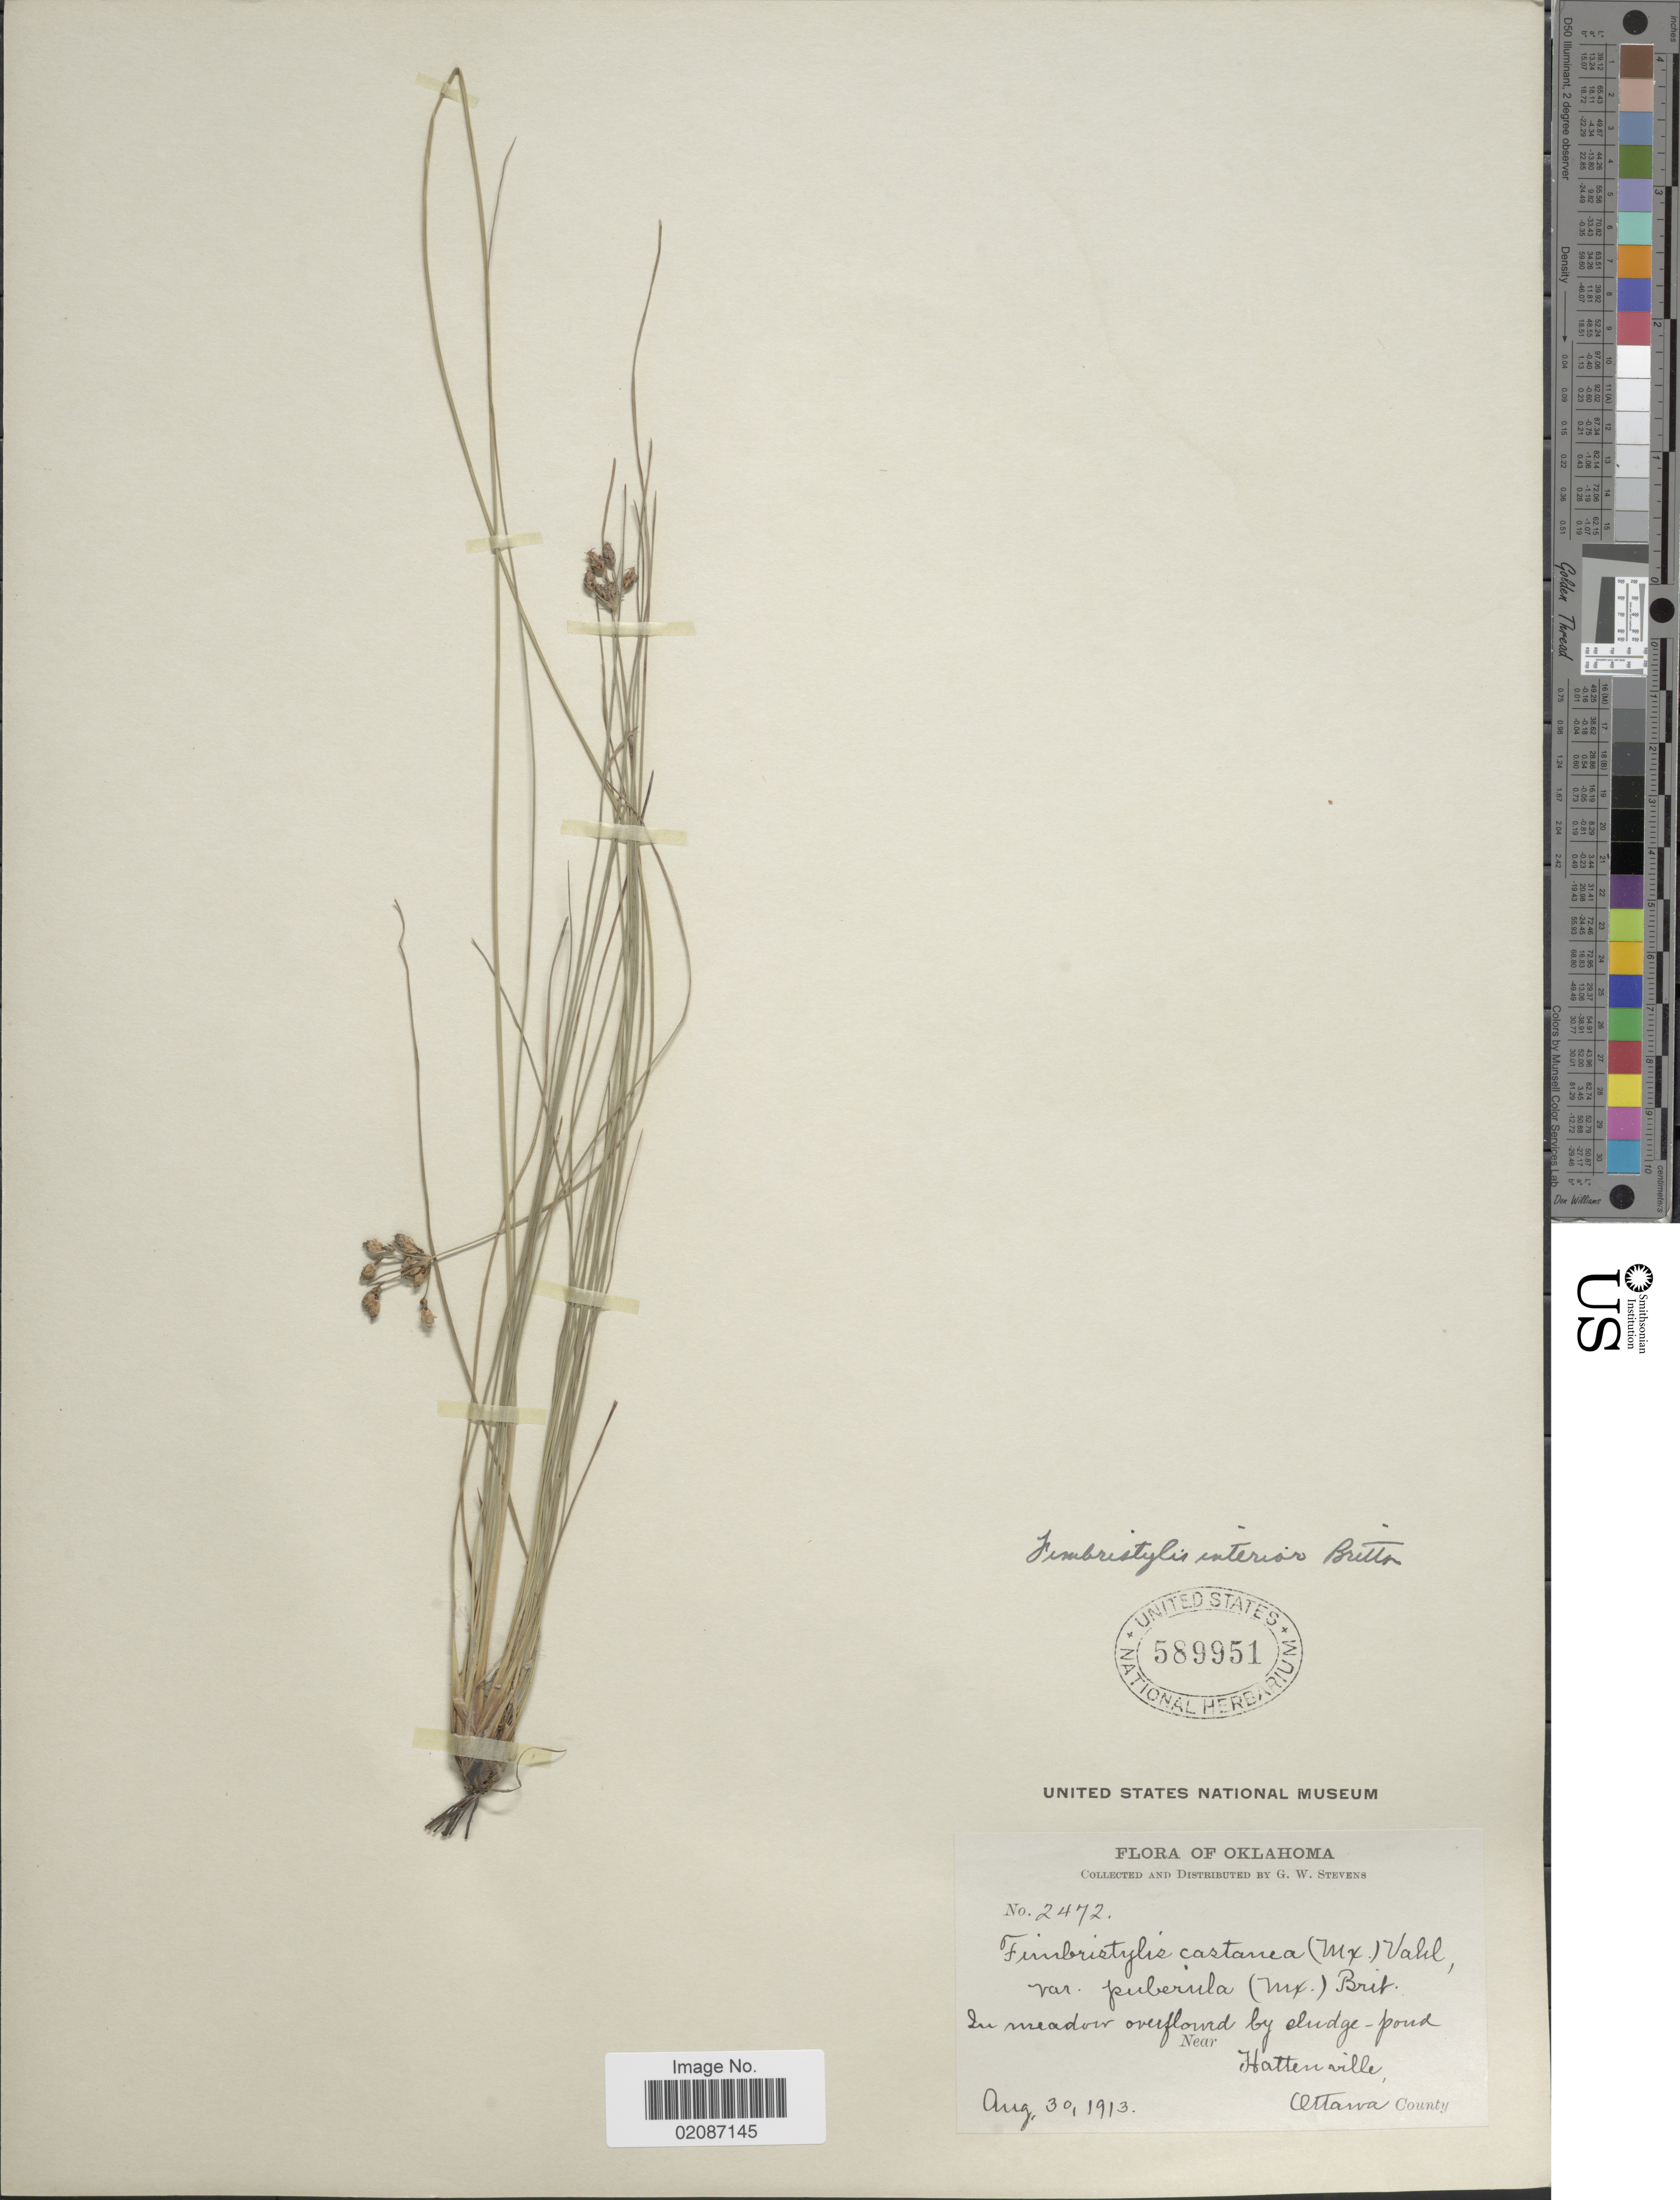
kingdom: Plantae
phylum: Tracheophyta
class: Liliopsida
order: Poales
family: Cyperaceae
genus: Fimbristylis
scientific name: Fimbristylis spadicea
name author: (L.) Vahl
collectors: G. W. Stevens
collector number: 2472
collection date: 1913-08-30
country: United States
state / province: Oklahoma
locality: Near Hattenville, Ottawa County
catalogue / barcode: US 589951